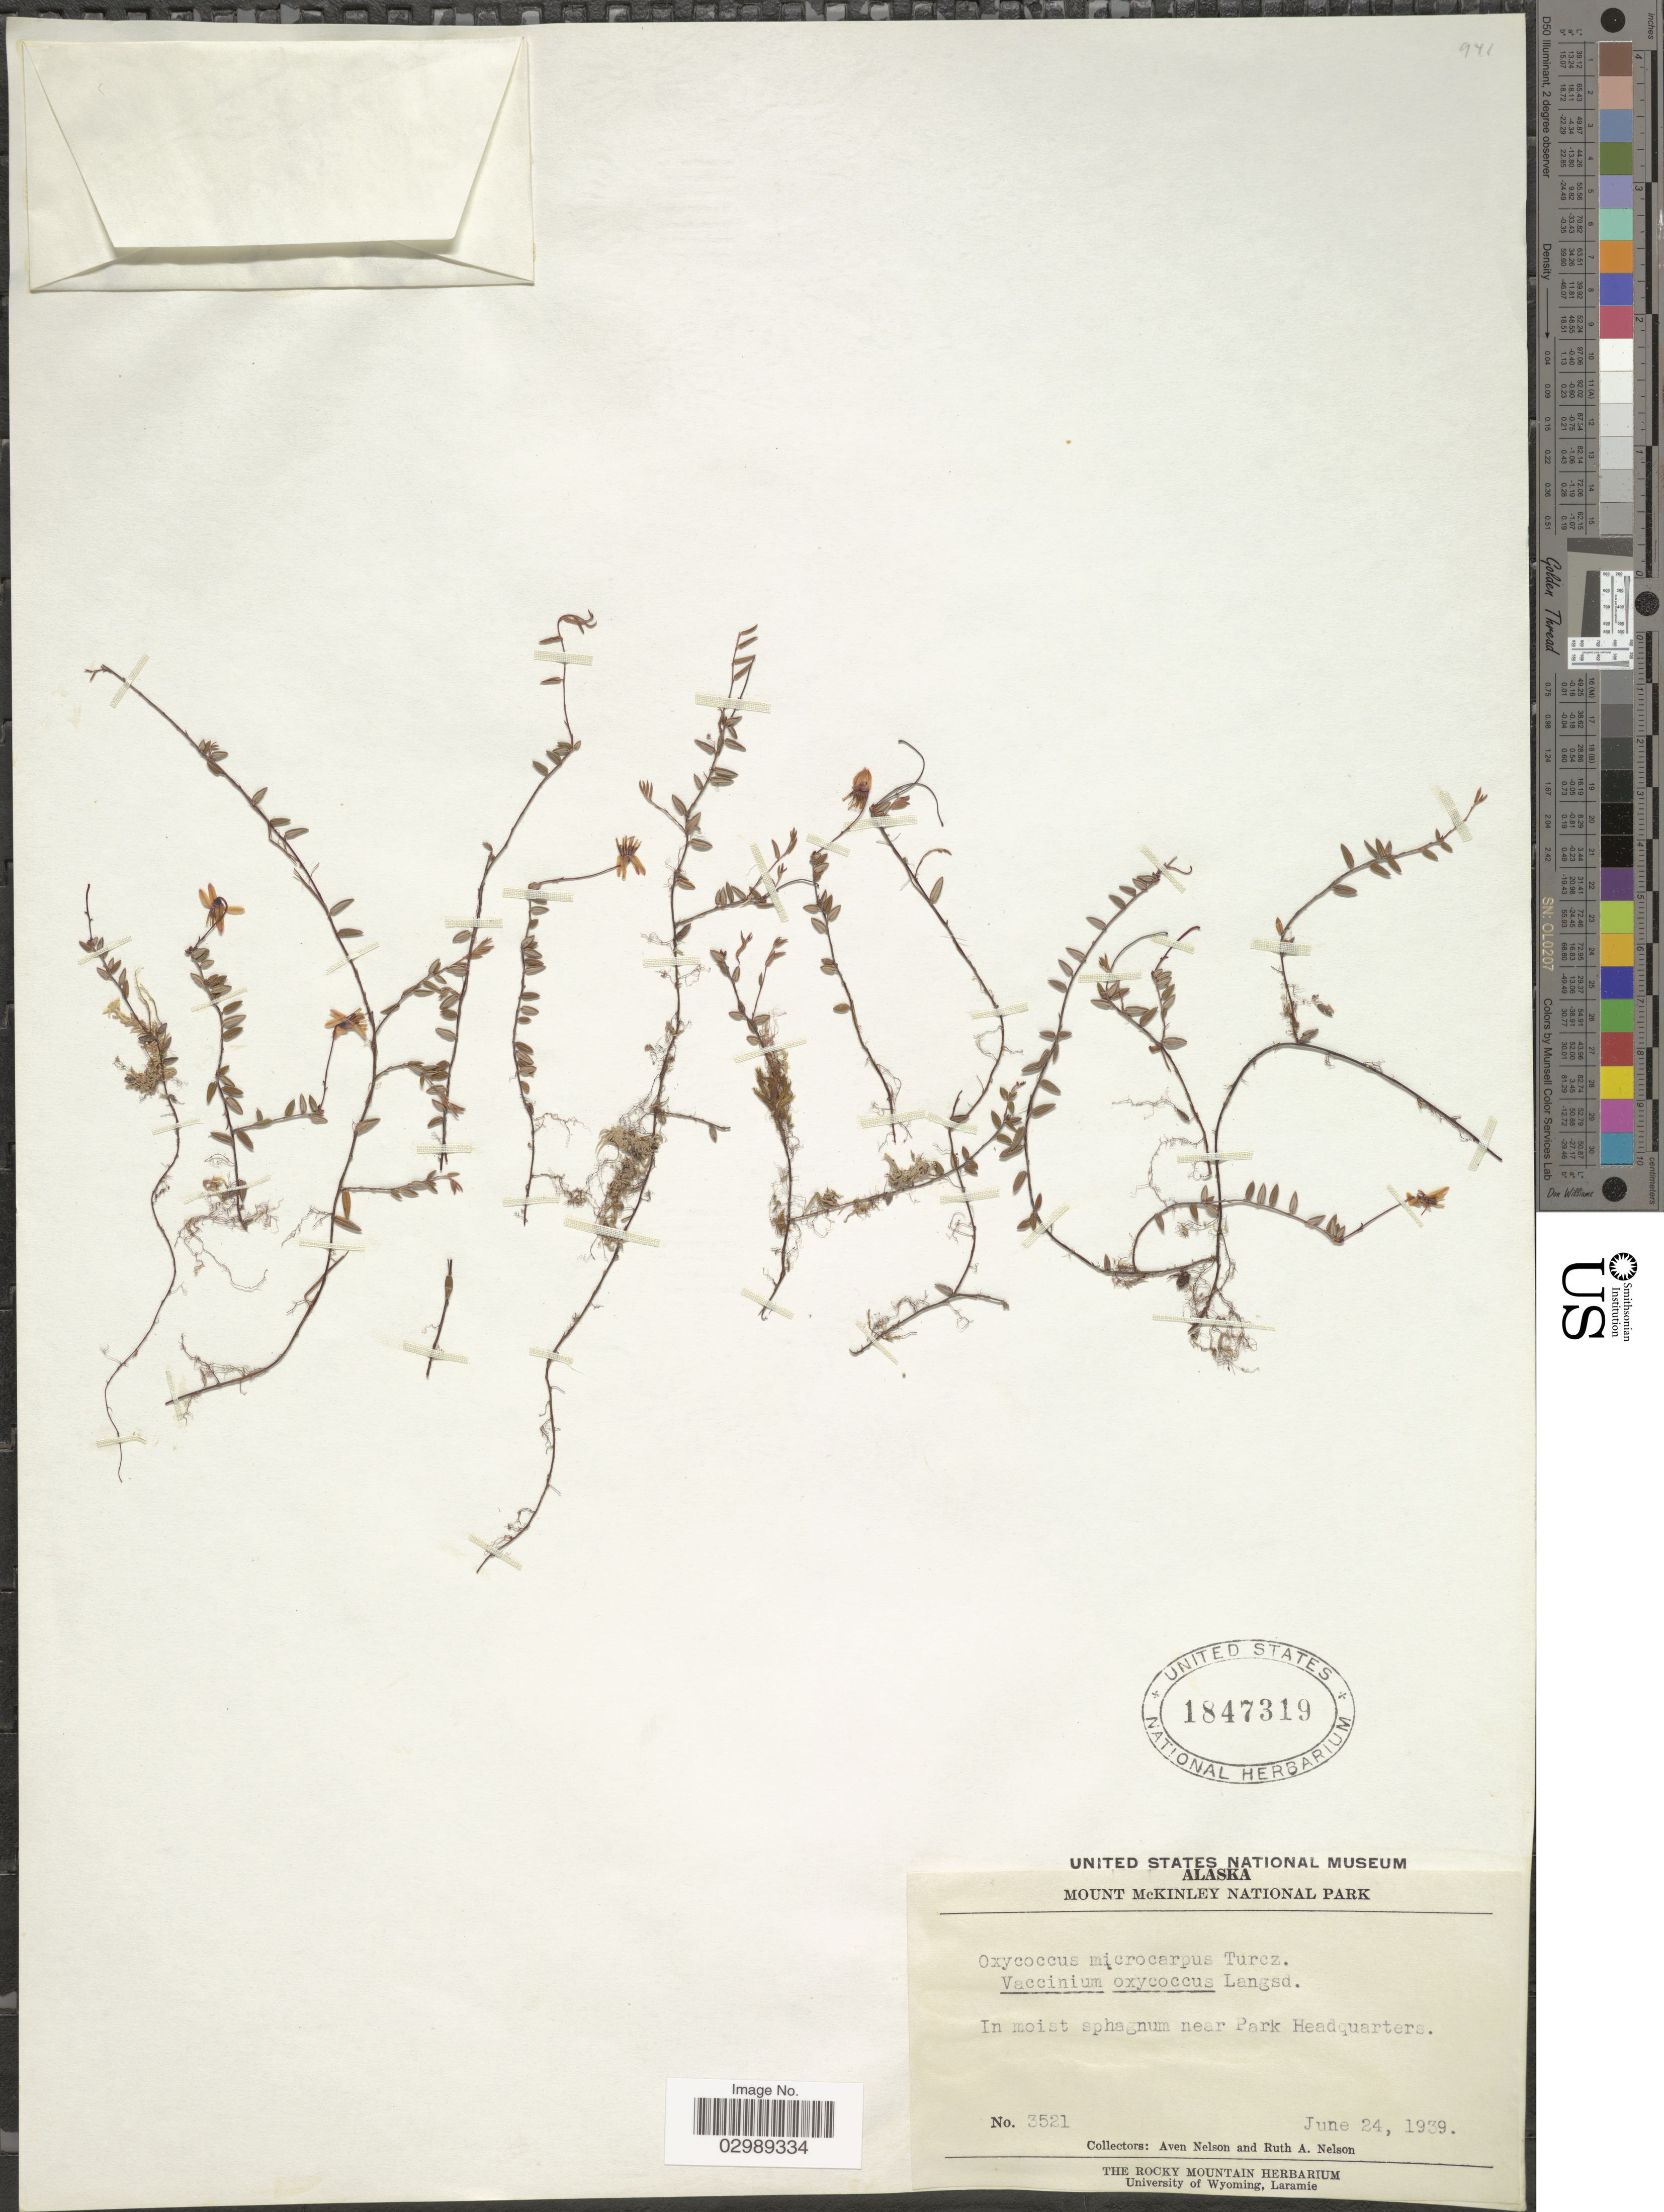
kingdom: Plantae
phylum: Tracheophyta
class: Magnoliopsida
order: Ericales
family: Ericaceae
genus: Vaccinium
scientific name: Vaccinium oxycoccos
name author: L.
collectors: A. Nelson & R. A. Nelson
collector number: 3521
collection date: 1939-06-24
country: United States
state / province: Alaska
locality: In moist sphagnum near Park Headquarters.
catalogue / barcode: US 1847319